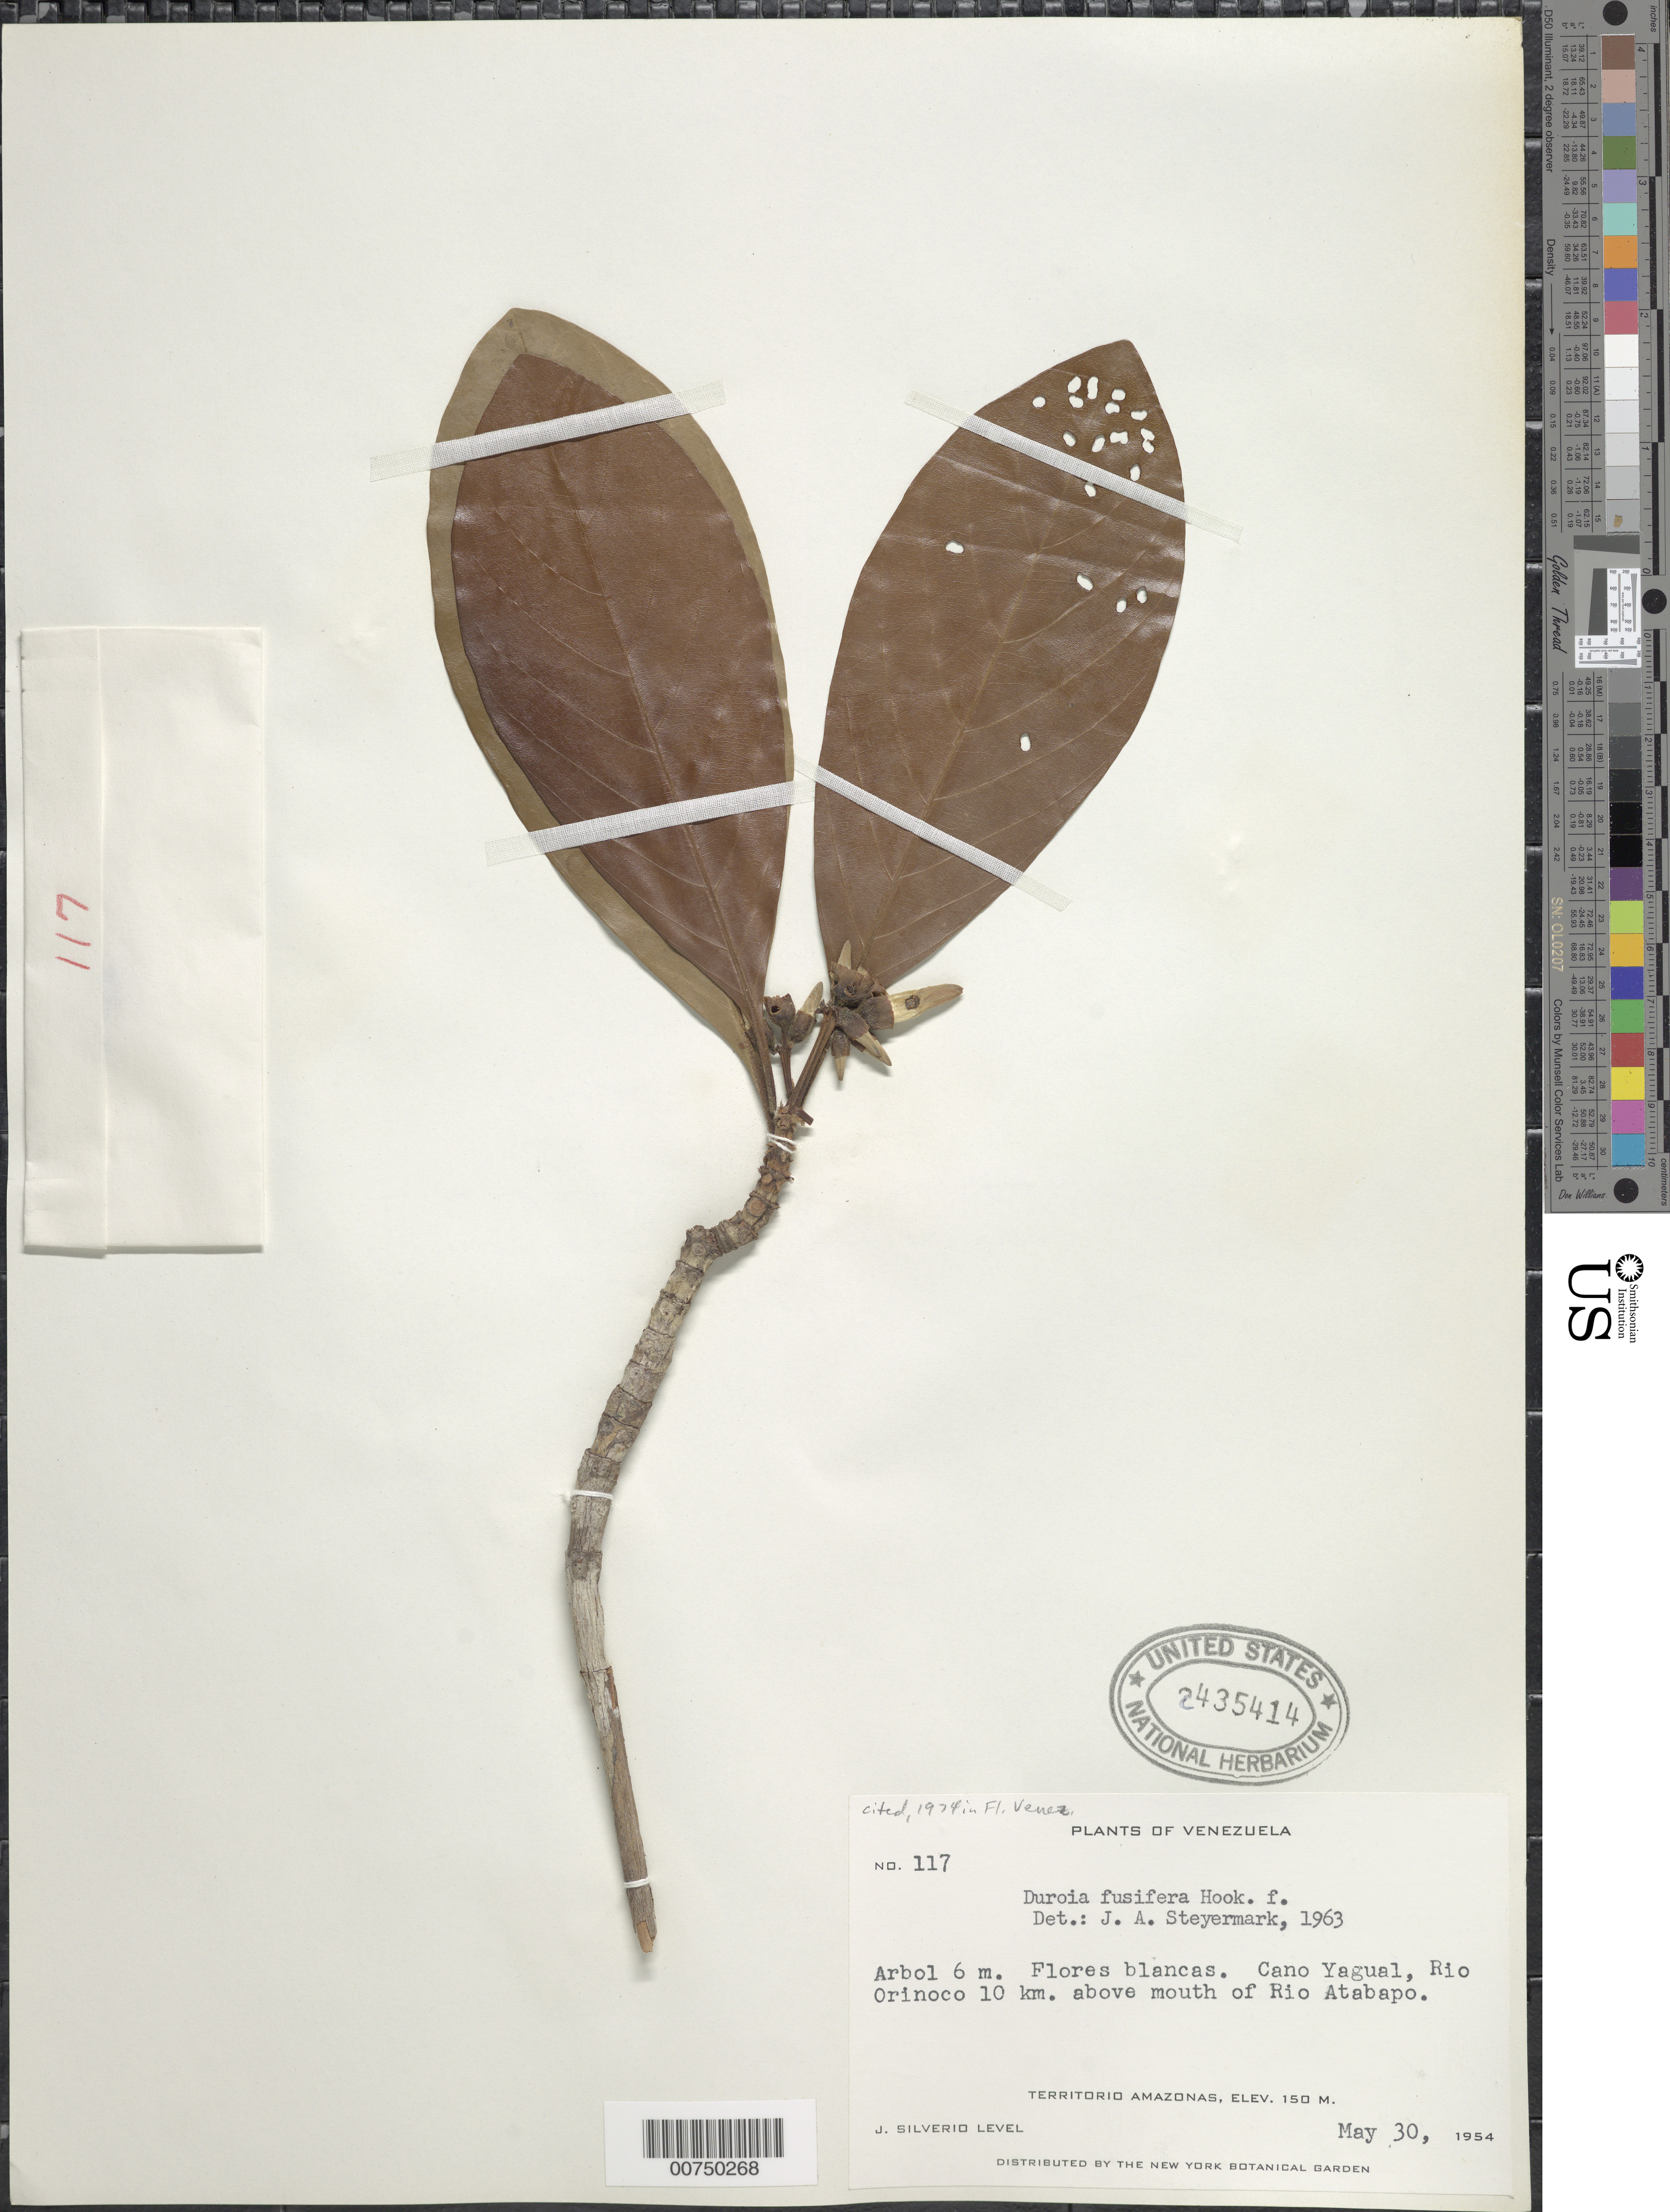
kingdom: Plantae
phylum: Tracheophyta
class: Magnoliopsida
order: Gentianales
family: Rubiaceae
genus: Duroia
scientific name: Duroia fusifera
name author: Spruce ex K. Schum.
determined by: Steyermark, Julian A., (VEN)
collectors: J. Silverio L.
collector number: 117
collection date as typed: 30-May-54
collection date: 1954-05-30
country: Venezuela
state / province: Amazonas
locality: Caño Yagual, Río Orinoco 10 km above mouth of Río Atabapo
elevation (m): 150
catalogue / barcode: US 2435414